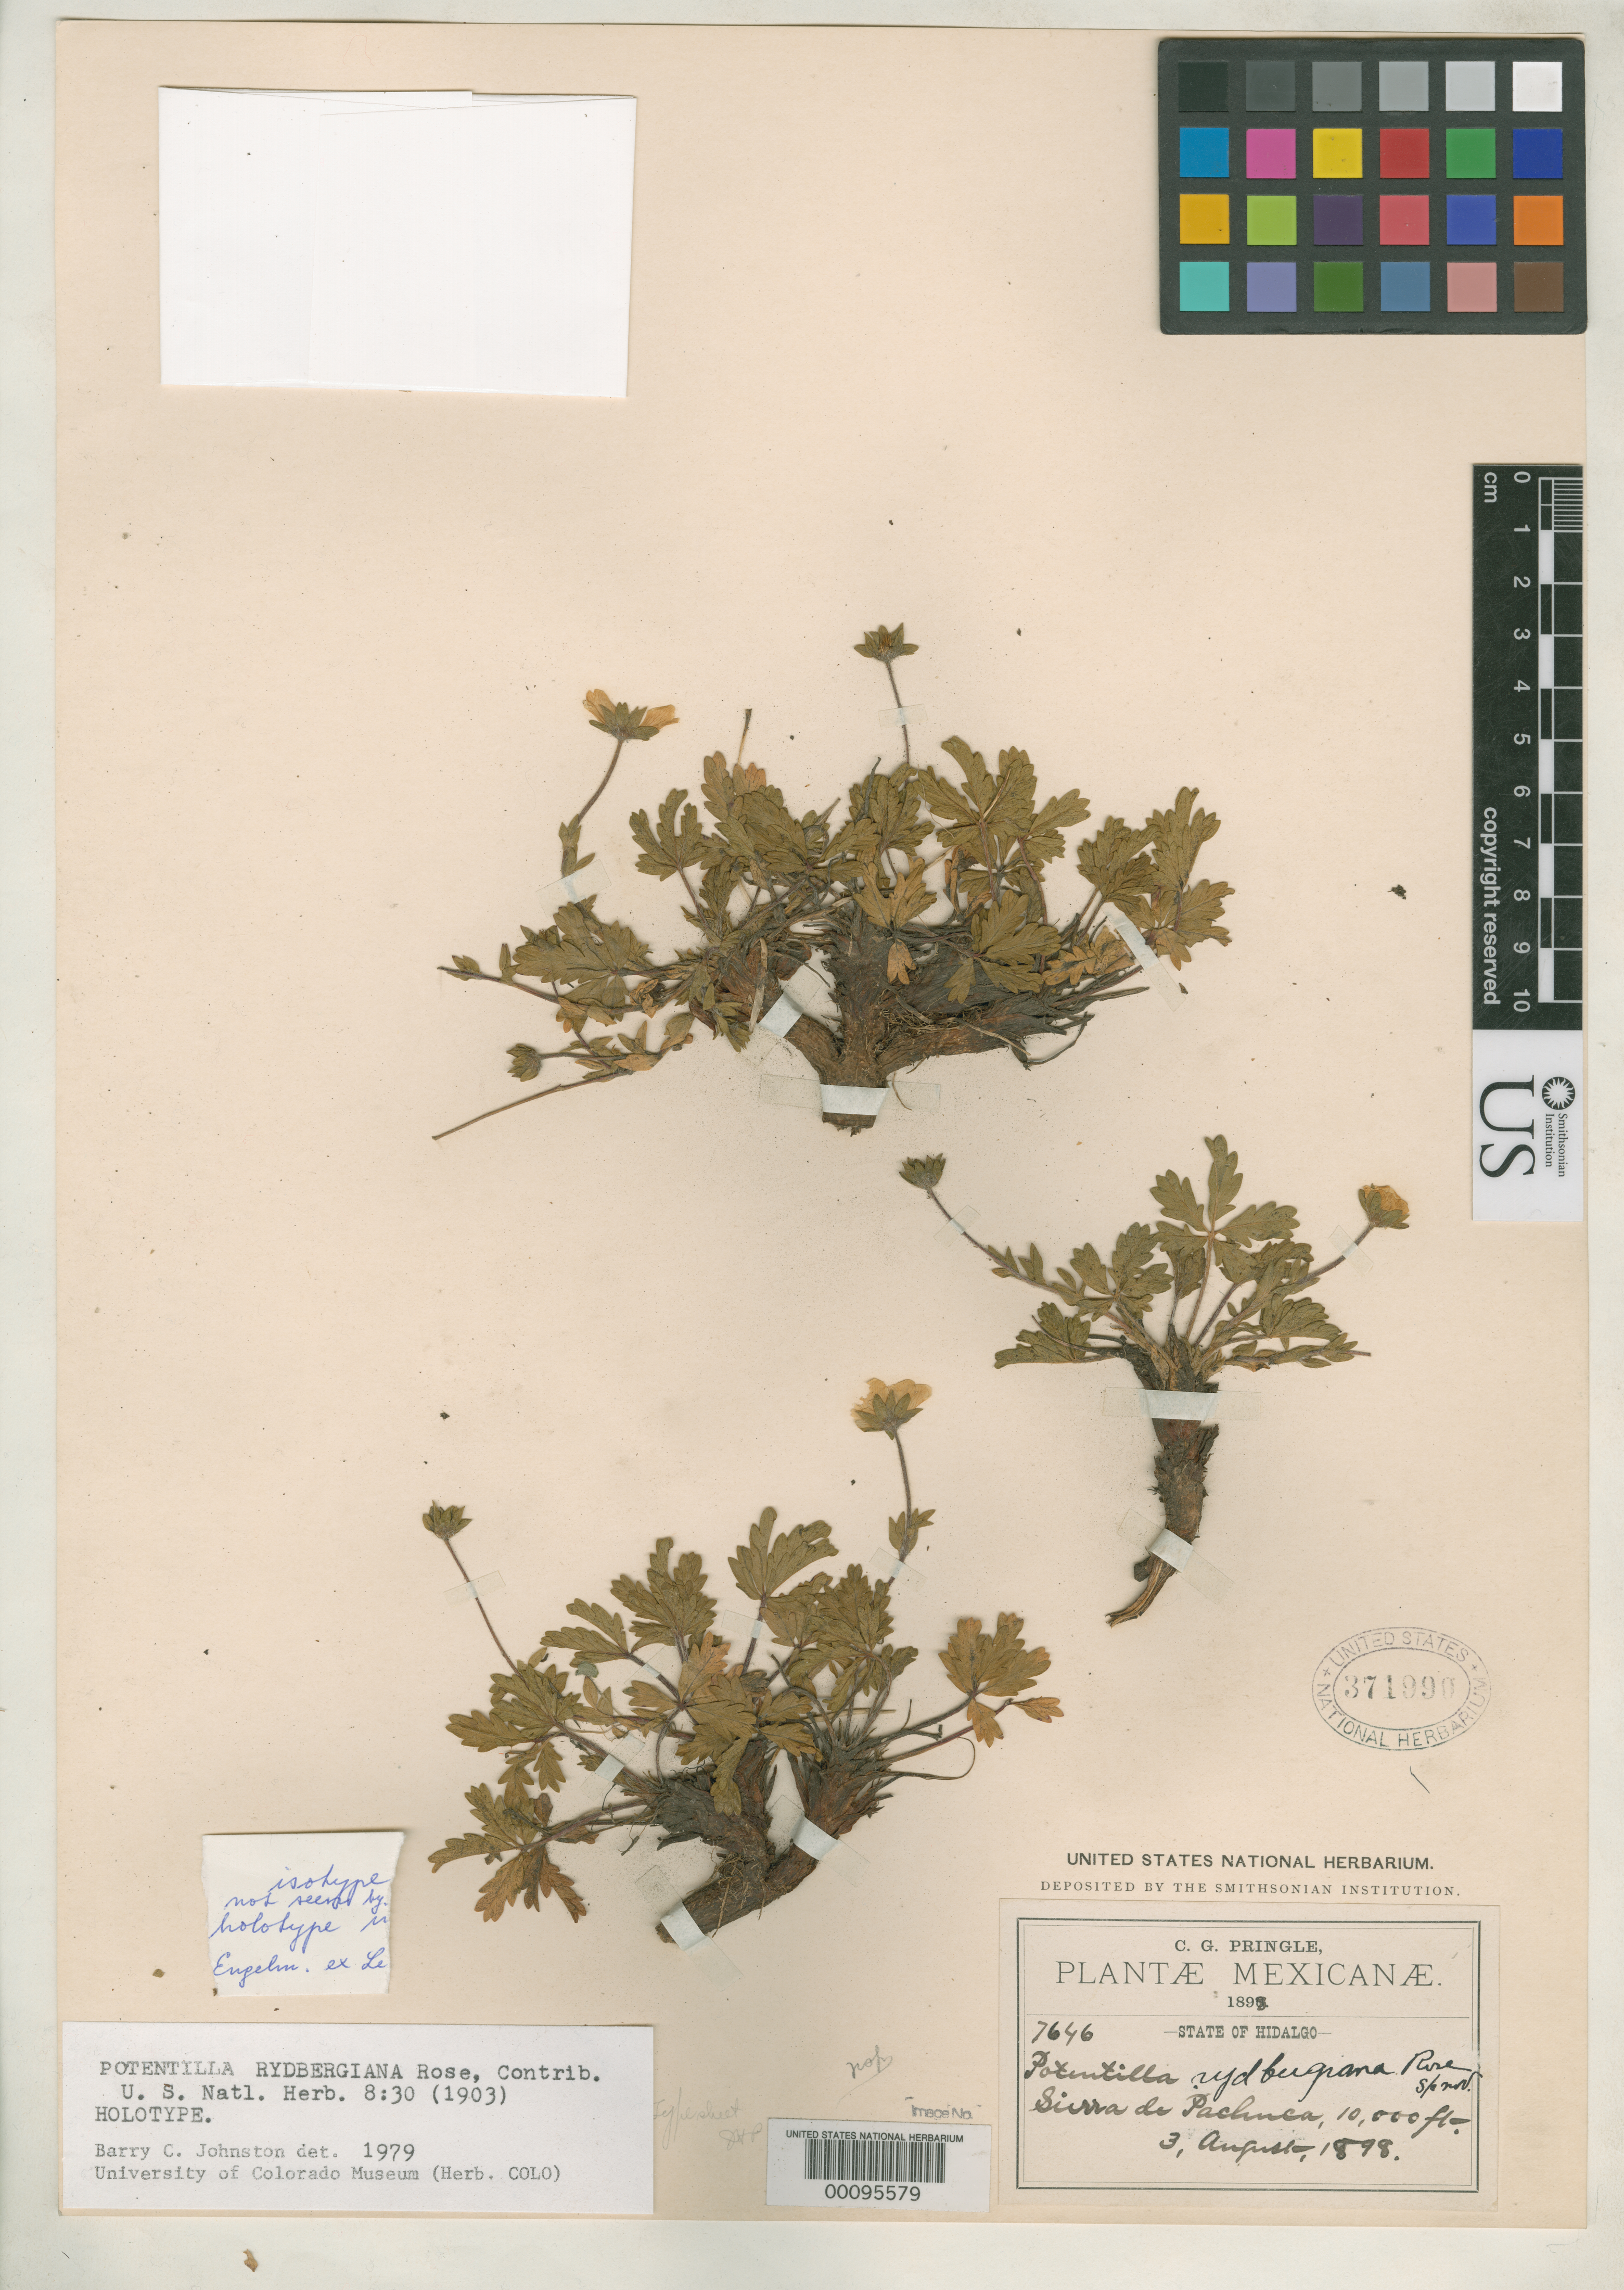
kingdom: Plantae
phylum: Tracheophyta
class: Magnoliopsida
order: Rosales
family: Rosaceae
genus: Potentilla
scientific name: Potentilla rydbergiana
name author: Rose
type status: Holotype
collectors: C. G. Pringle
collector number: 7646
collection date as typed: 03 Aug 1898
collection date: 1898-08-03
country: Mexico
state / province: Hidalgo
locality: Above Pachuca.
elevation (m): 3048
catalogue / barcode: US 371990